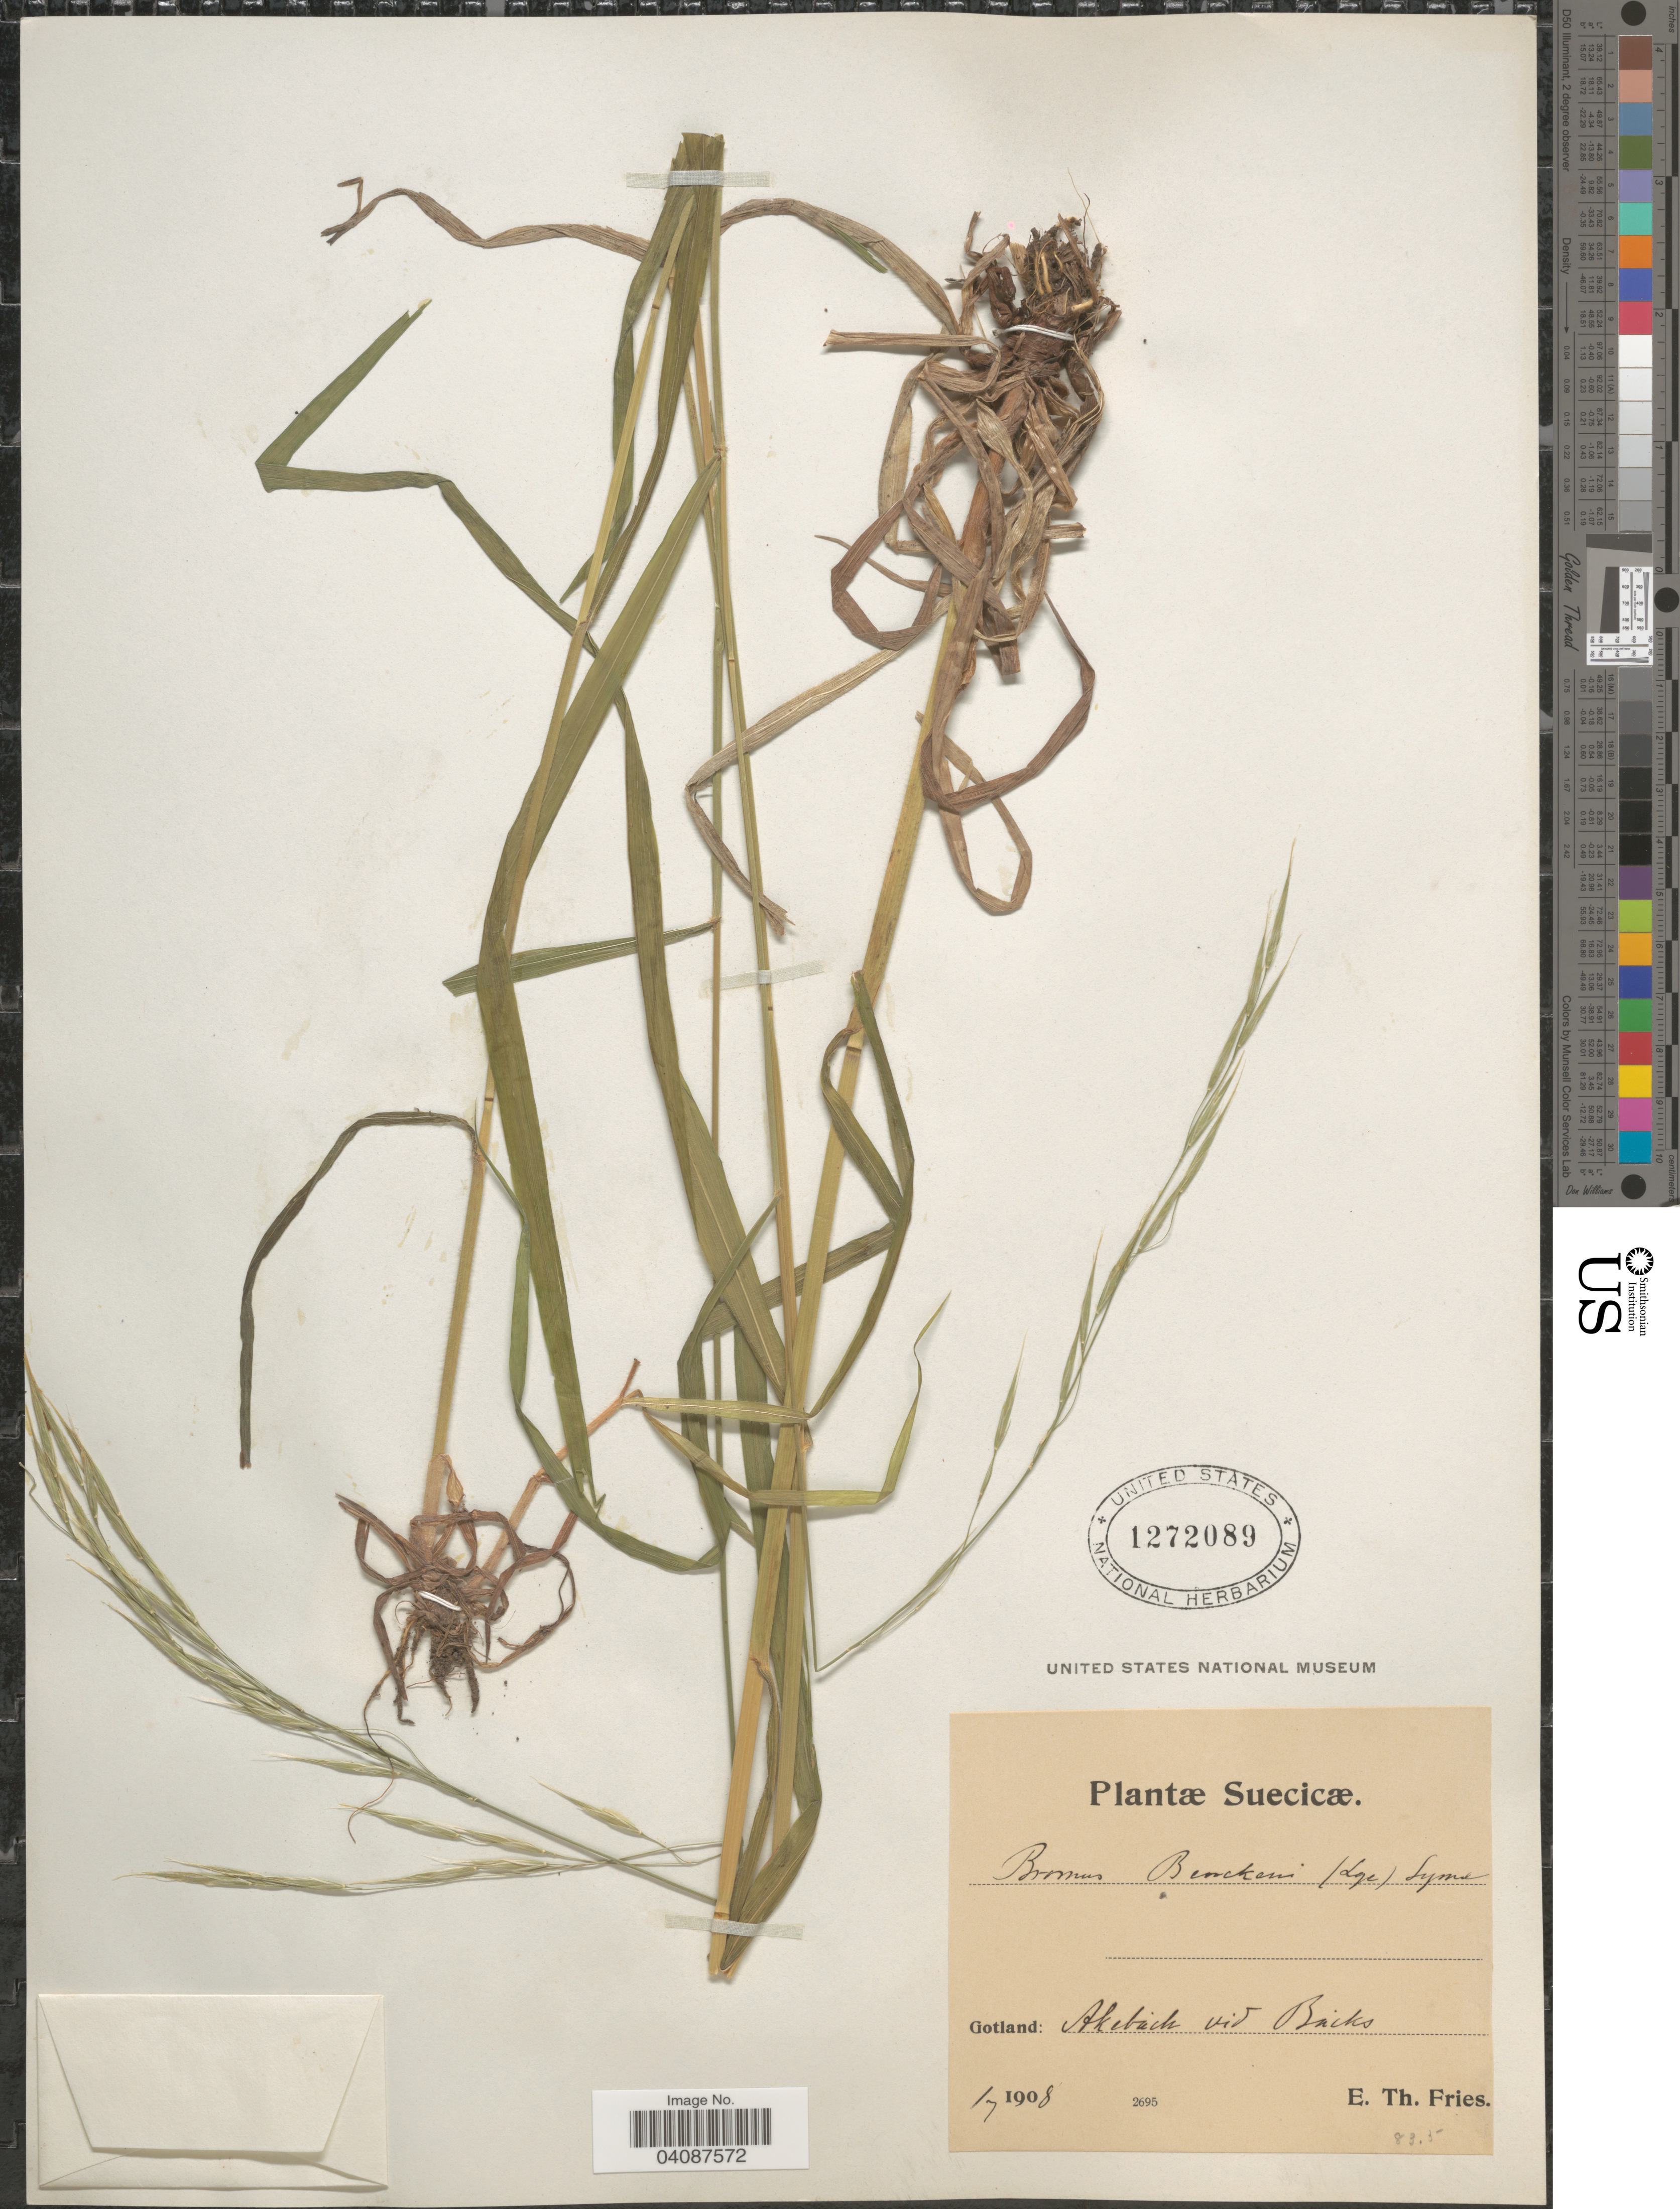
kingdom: Plantae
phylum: Tracheophyta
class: Liliopsida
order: Poales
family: Poaceae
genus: Bromus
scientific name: Bromus benekenii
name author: (Lange) Trimen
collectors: E. Fries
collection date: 1908-07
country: Sweden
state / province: Gotland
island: Gotland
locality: Suecicæ. Gotland: Akebach vid Backs.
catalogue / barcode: US 1272089